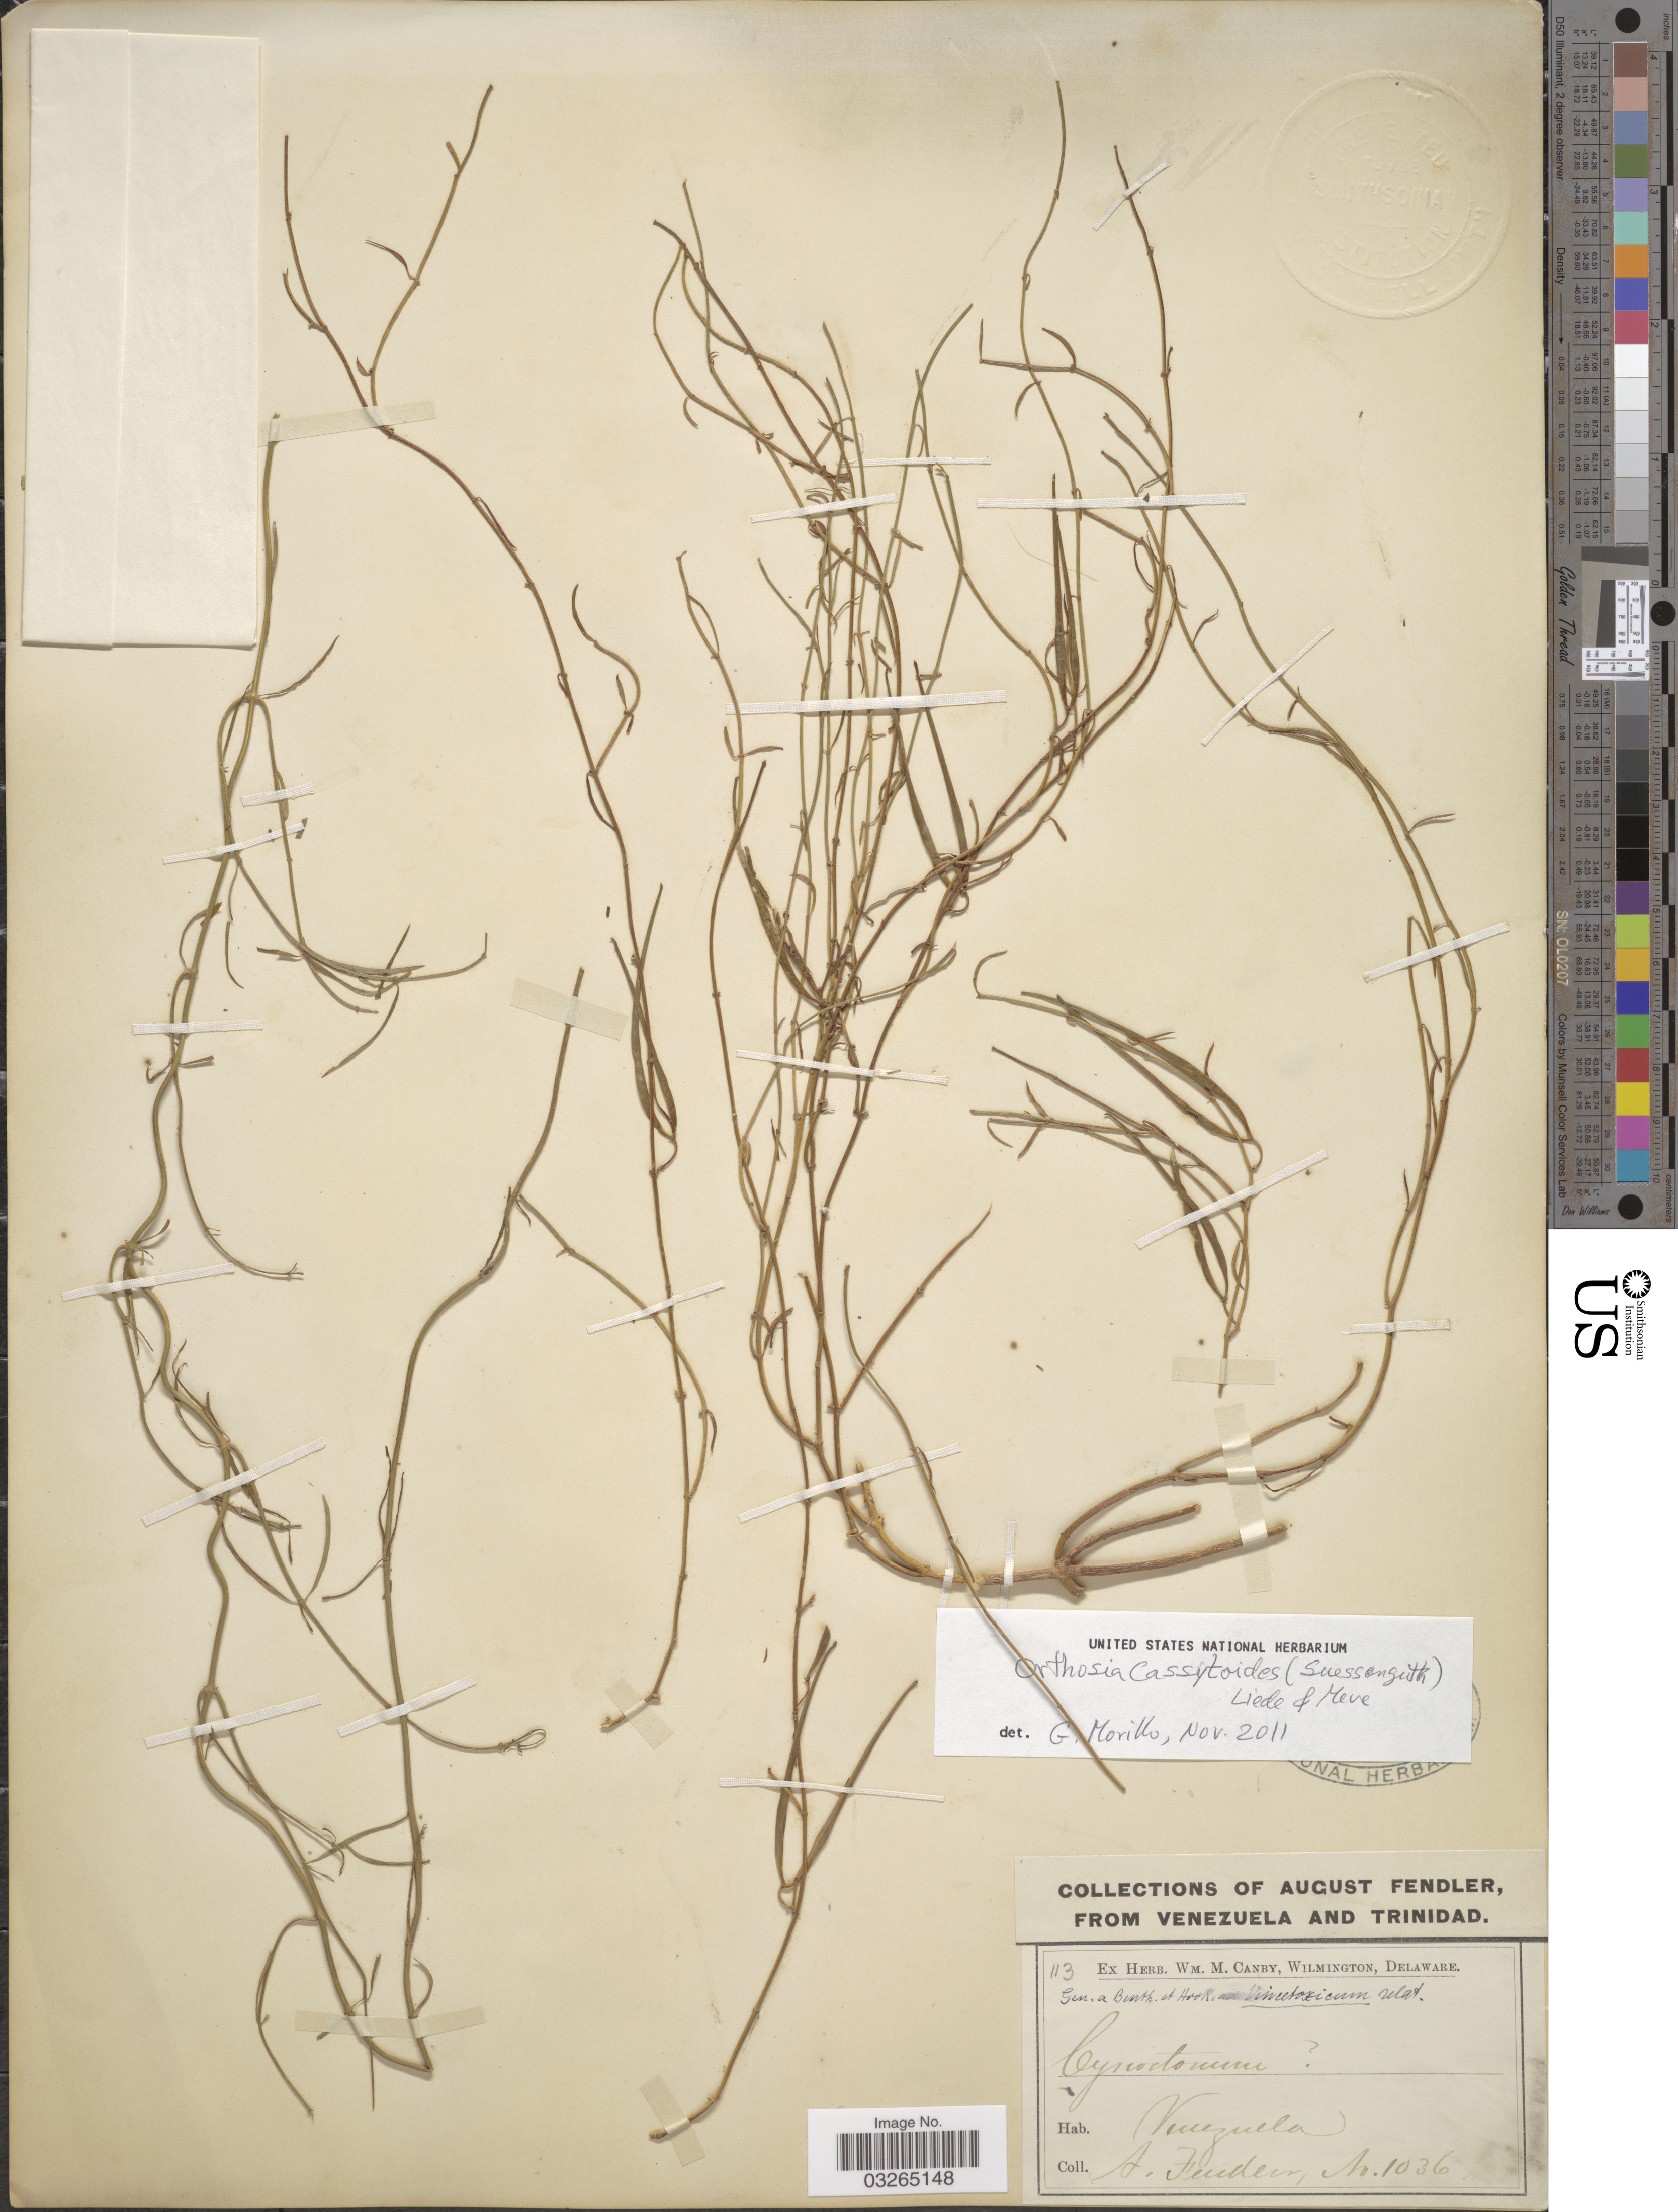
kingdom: Plantae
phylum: Tracheophyta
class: Magnoliopsida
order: Gentianales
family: Apocynaceae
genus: Orthosia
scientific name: Orthosia cassythoides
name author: (Suess.) Liede & Meve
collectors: A. Fendler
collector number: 1036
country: Venezuela